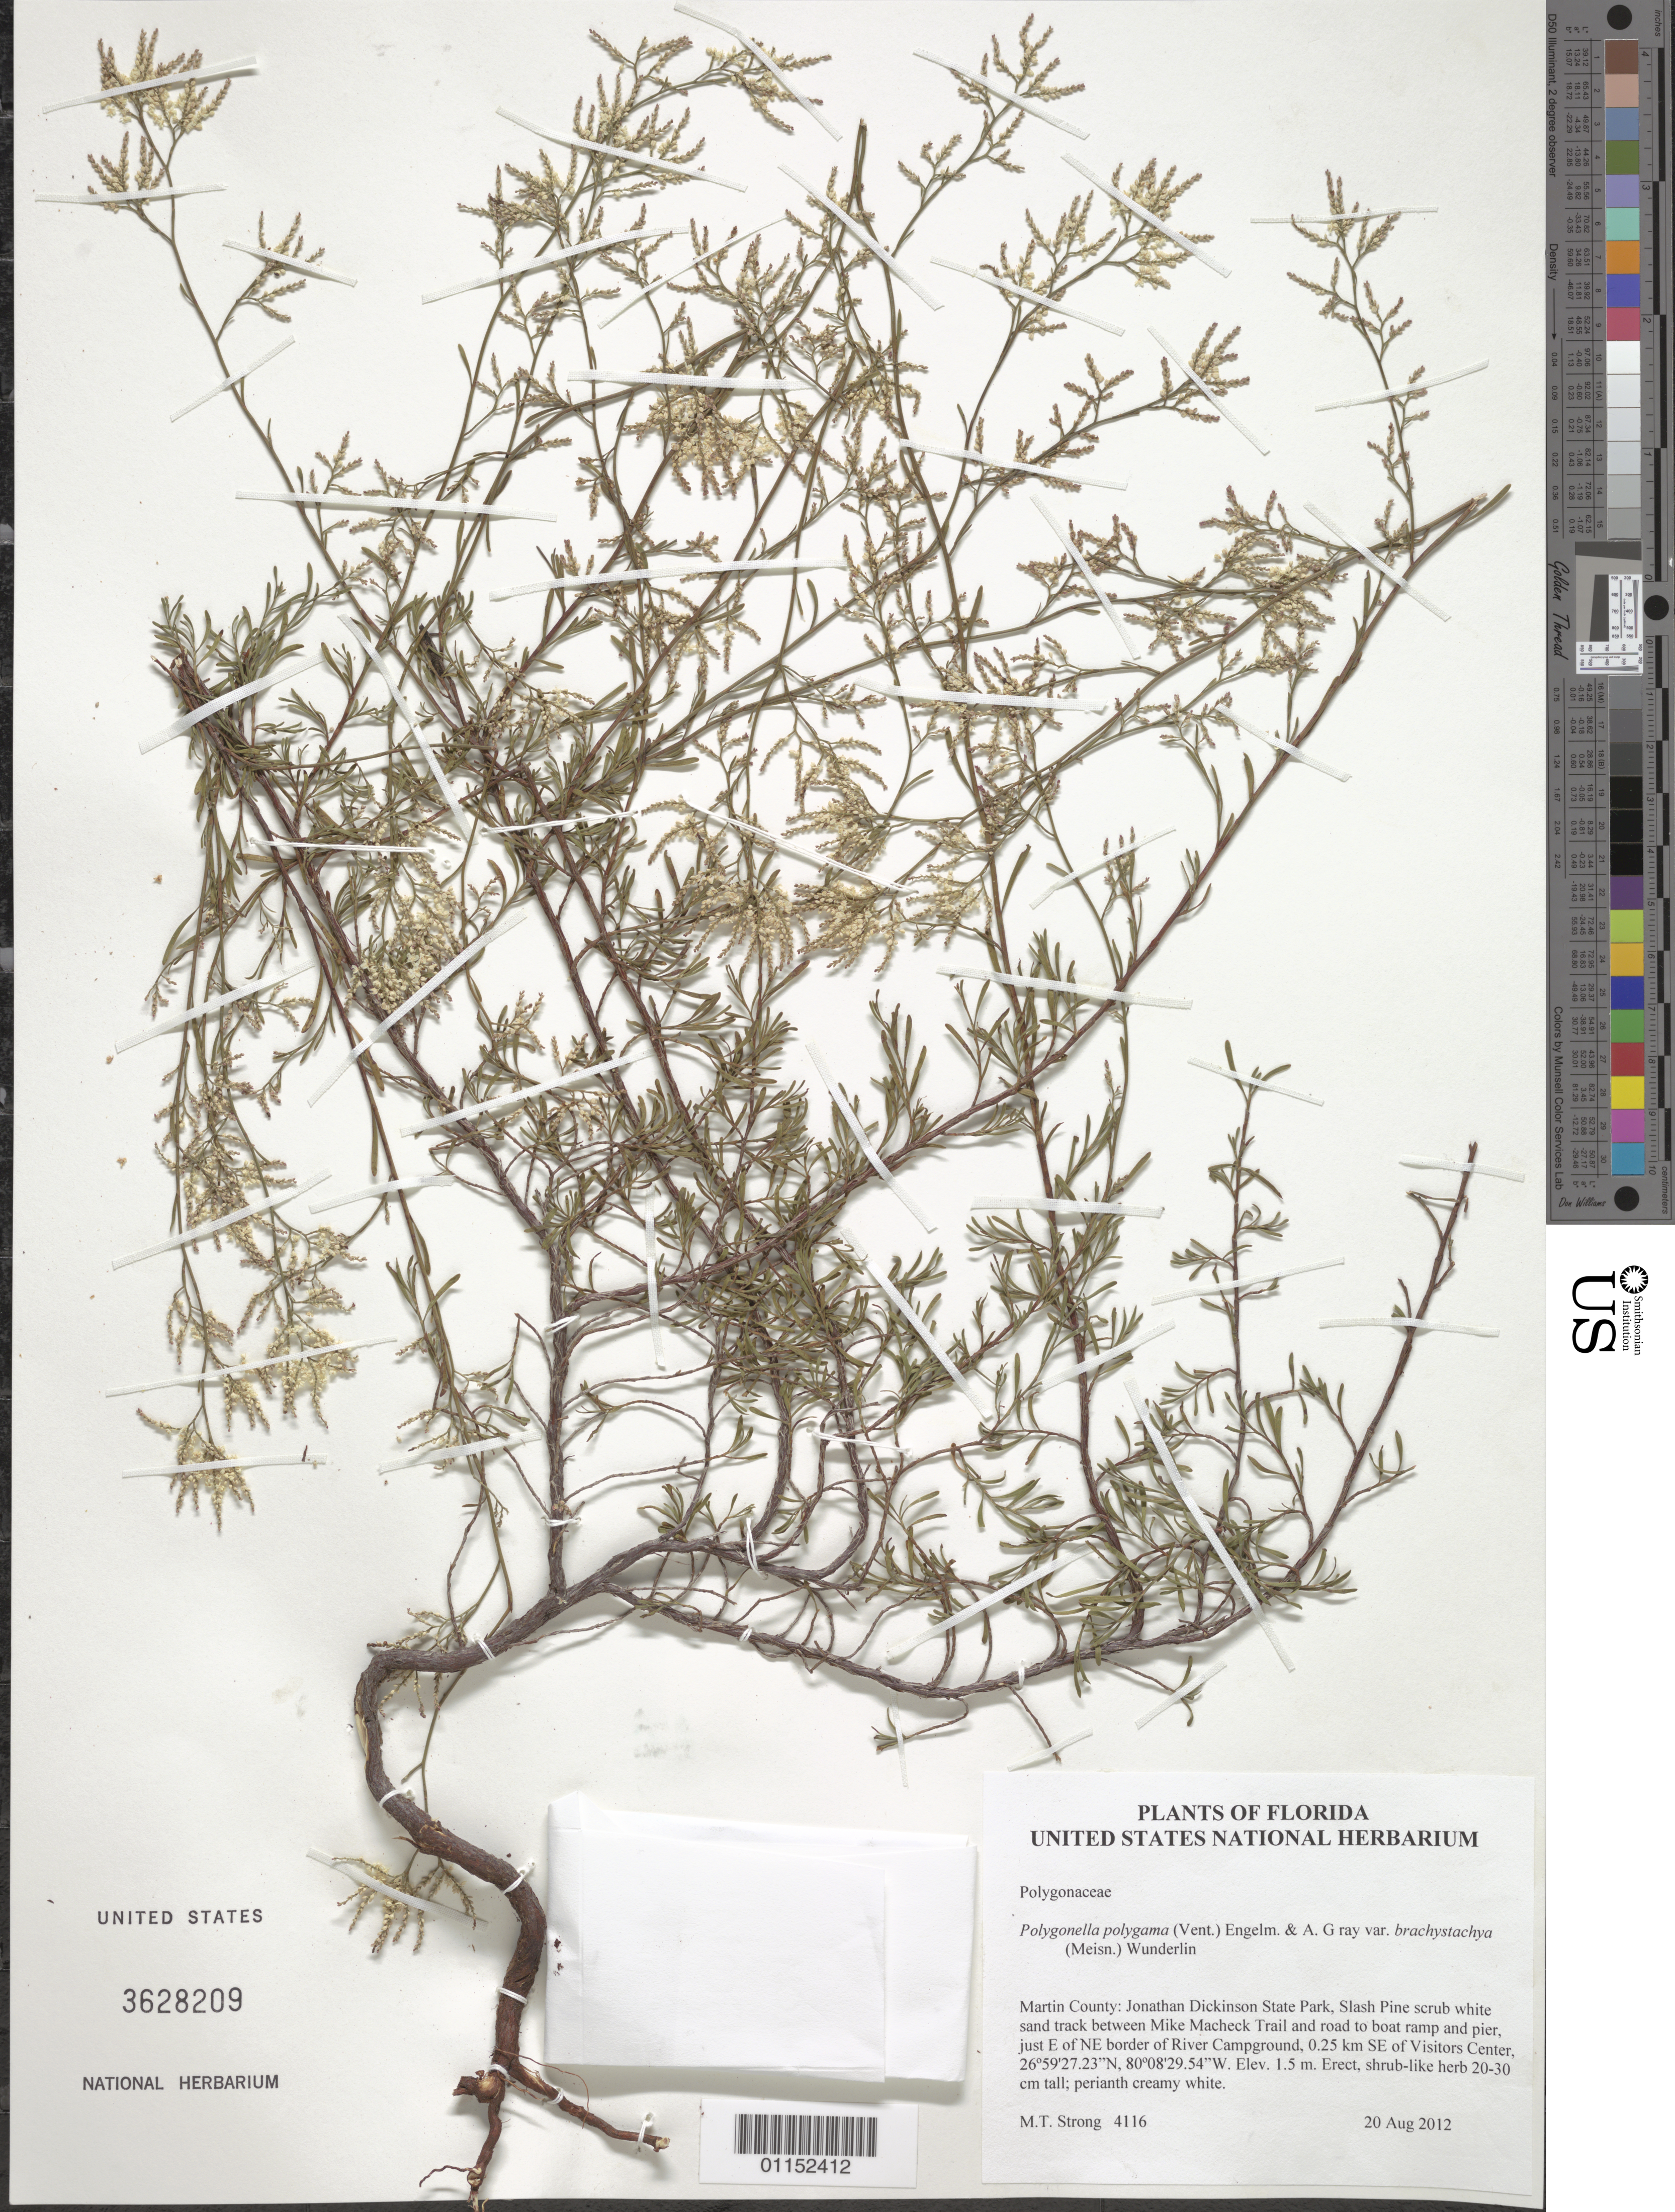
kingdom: Plantae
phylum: Tracheophyta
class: Magnoliopsida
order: Caryophyllales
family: Polygonaceae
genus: Polygonella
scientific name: Polygonella polygama var. brachystachya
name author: (Meisn.) Wunderlin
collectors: M. T. Strong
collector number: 4116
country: United States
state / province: Florida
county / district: Martin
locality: Johnathan Dickinson State Park, Slash Pine scrub white sand track between Mike Macheck Trail and road to boat ramp and pier, E of NE border of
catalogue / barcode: US 3628209